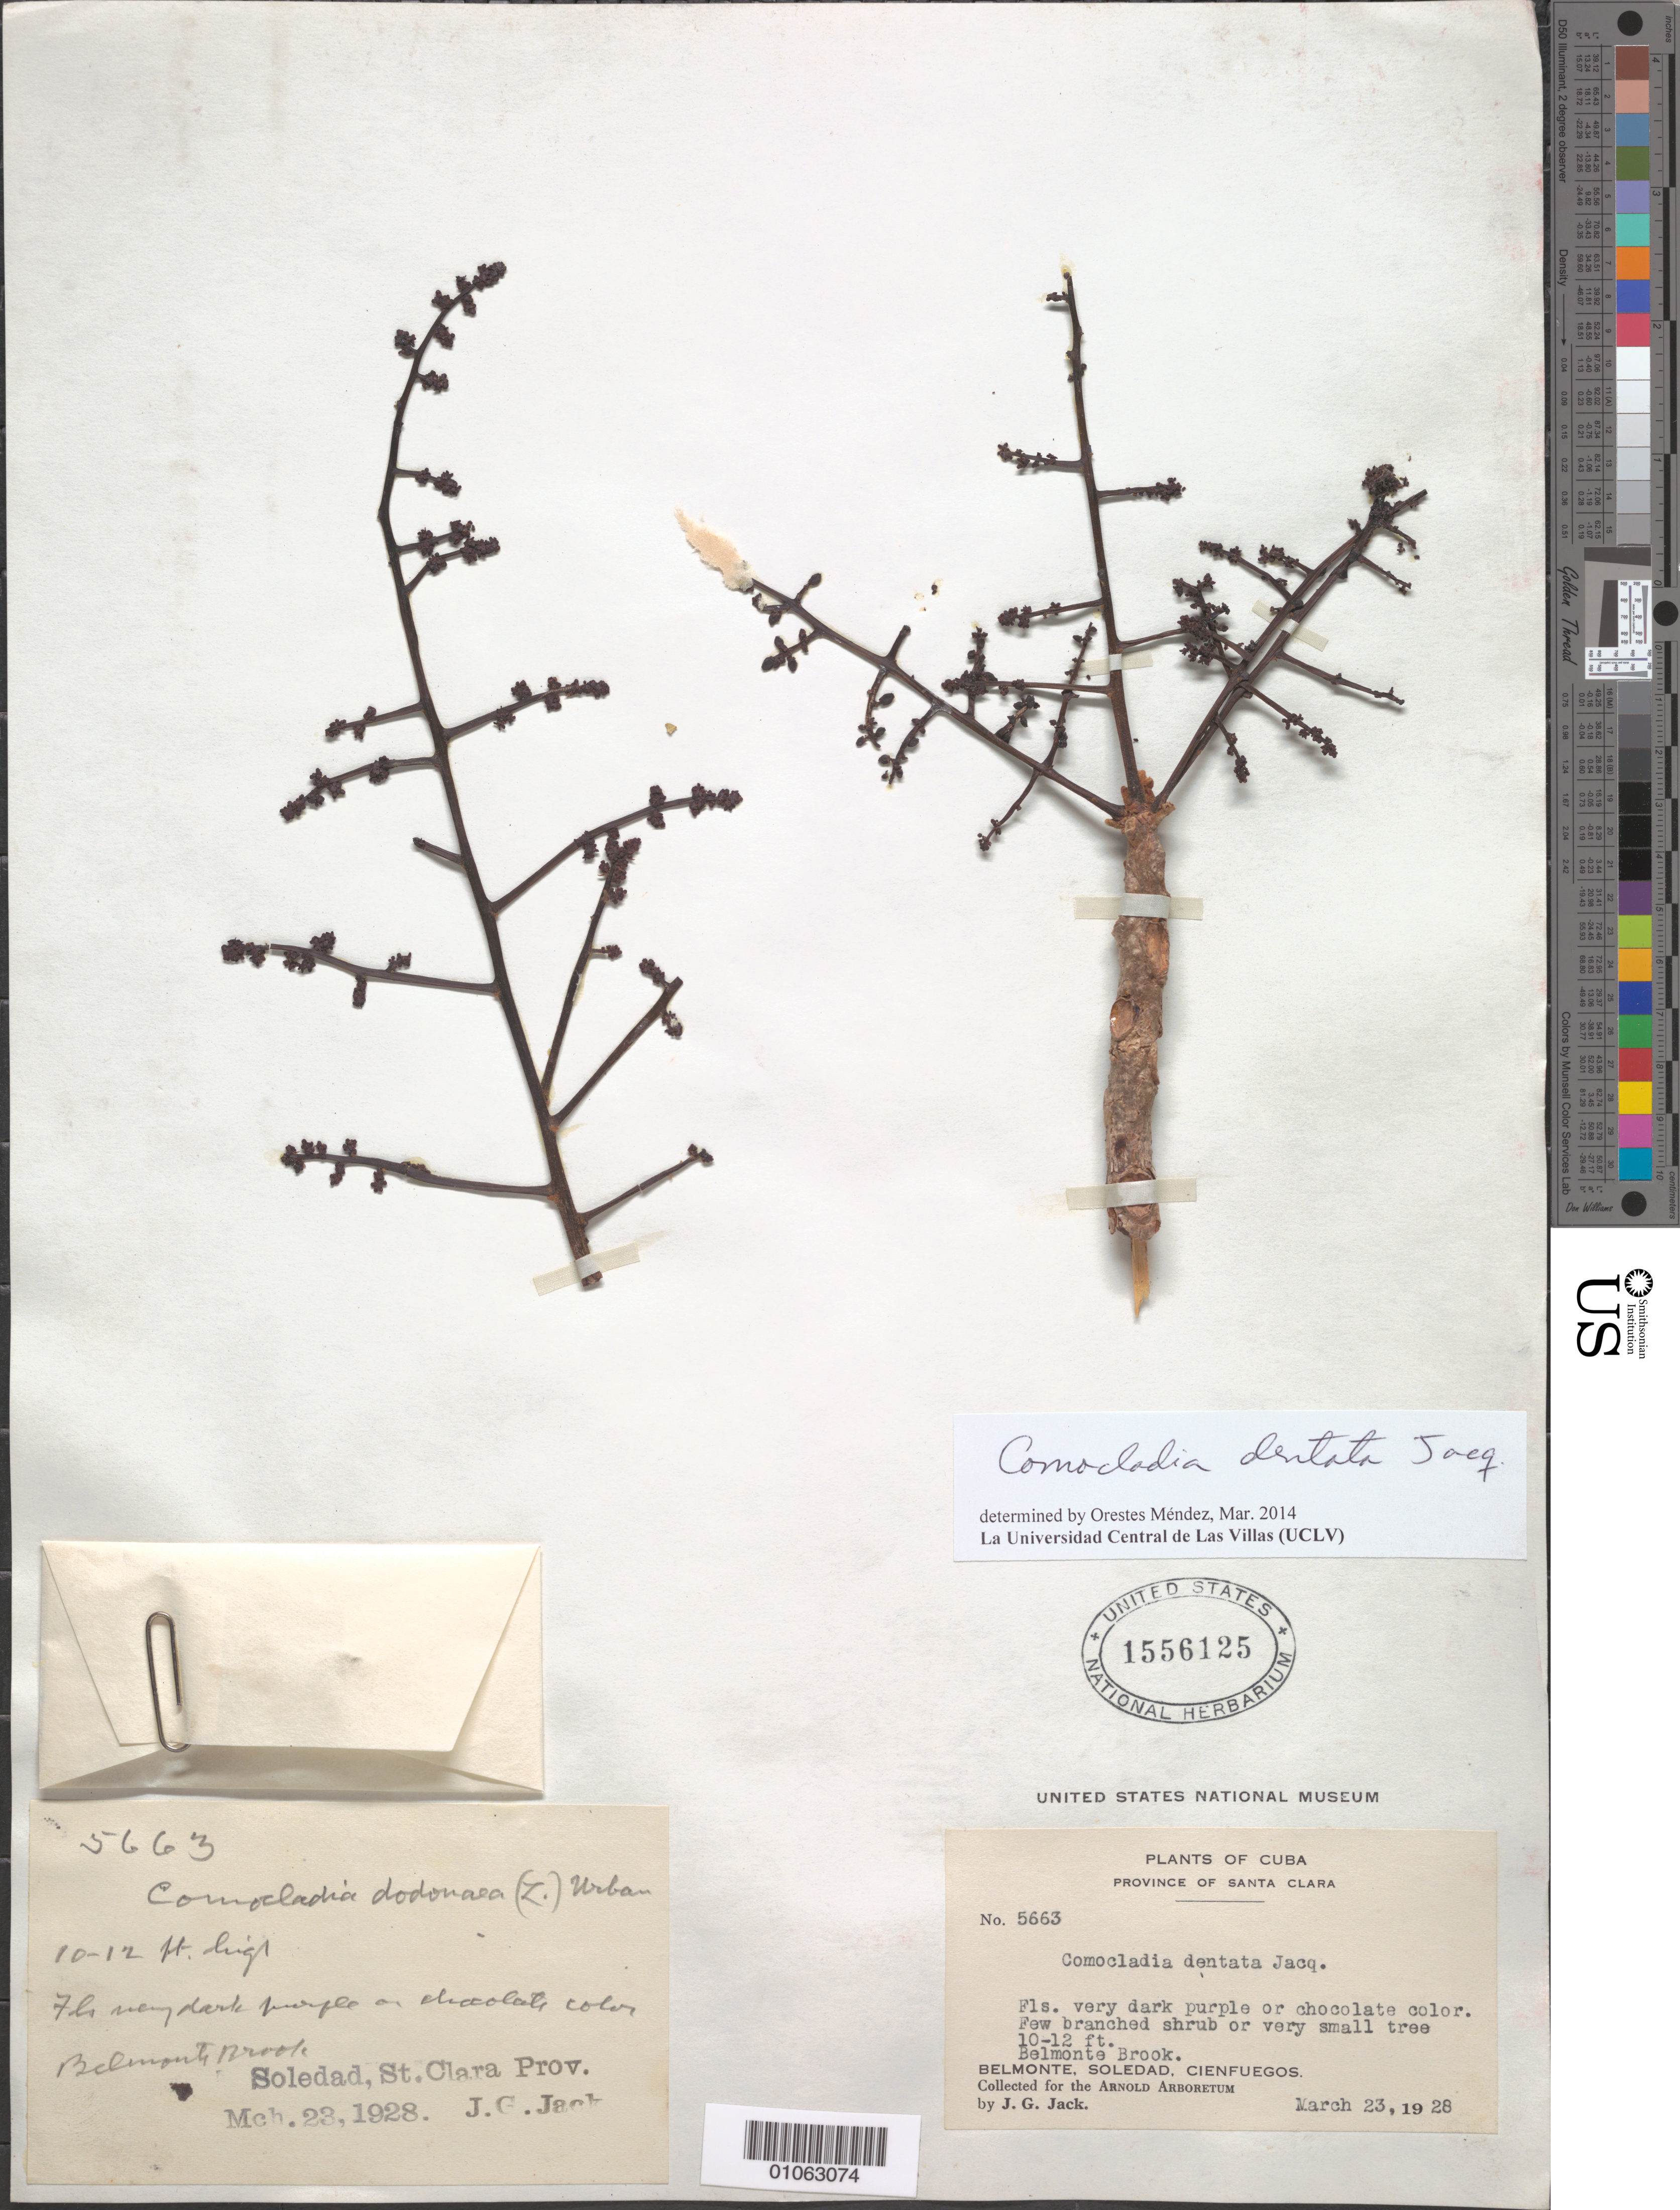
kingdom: Plantae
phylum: Tracheophyta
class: Magnoliopsida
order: Sapindales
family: Anacardiaceae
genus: Comocladia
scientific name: Comocladia dentata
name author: Jacq.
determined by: Méndez, Orestes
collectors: J. G. Jack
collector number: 5663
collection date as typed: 23 Mar 1928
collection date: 1928-03-23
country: Cuba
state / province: Cienfuegos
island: Cuba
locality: Belmonte brook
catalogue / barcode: US 1556125